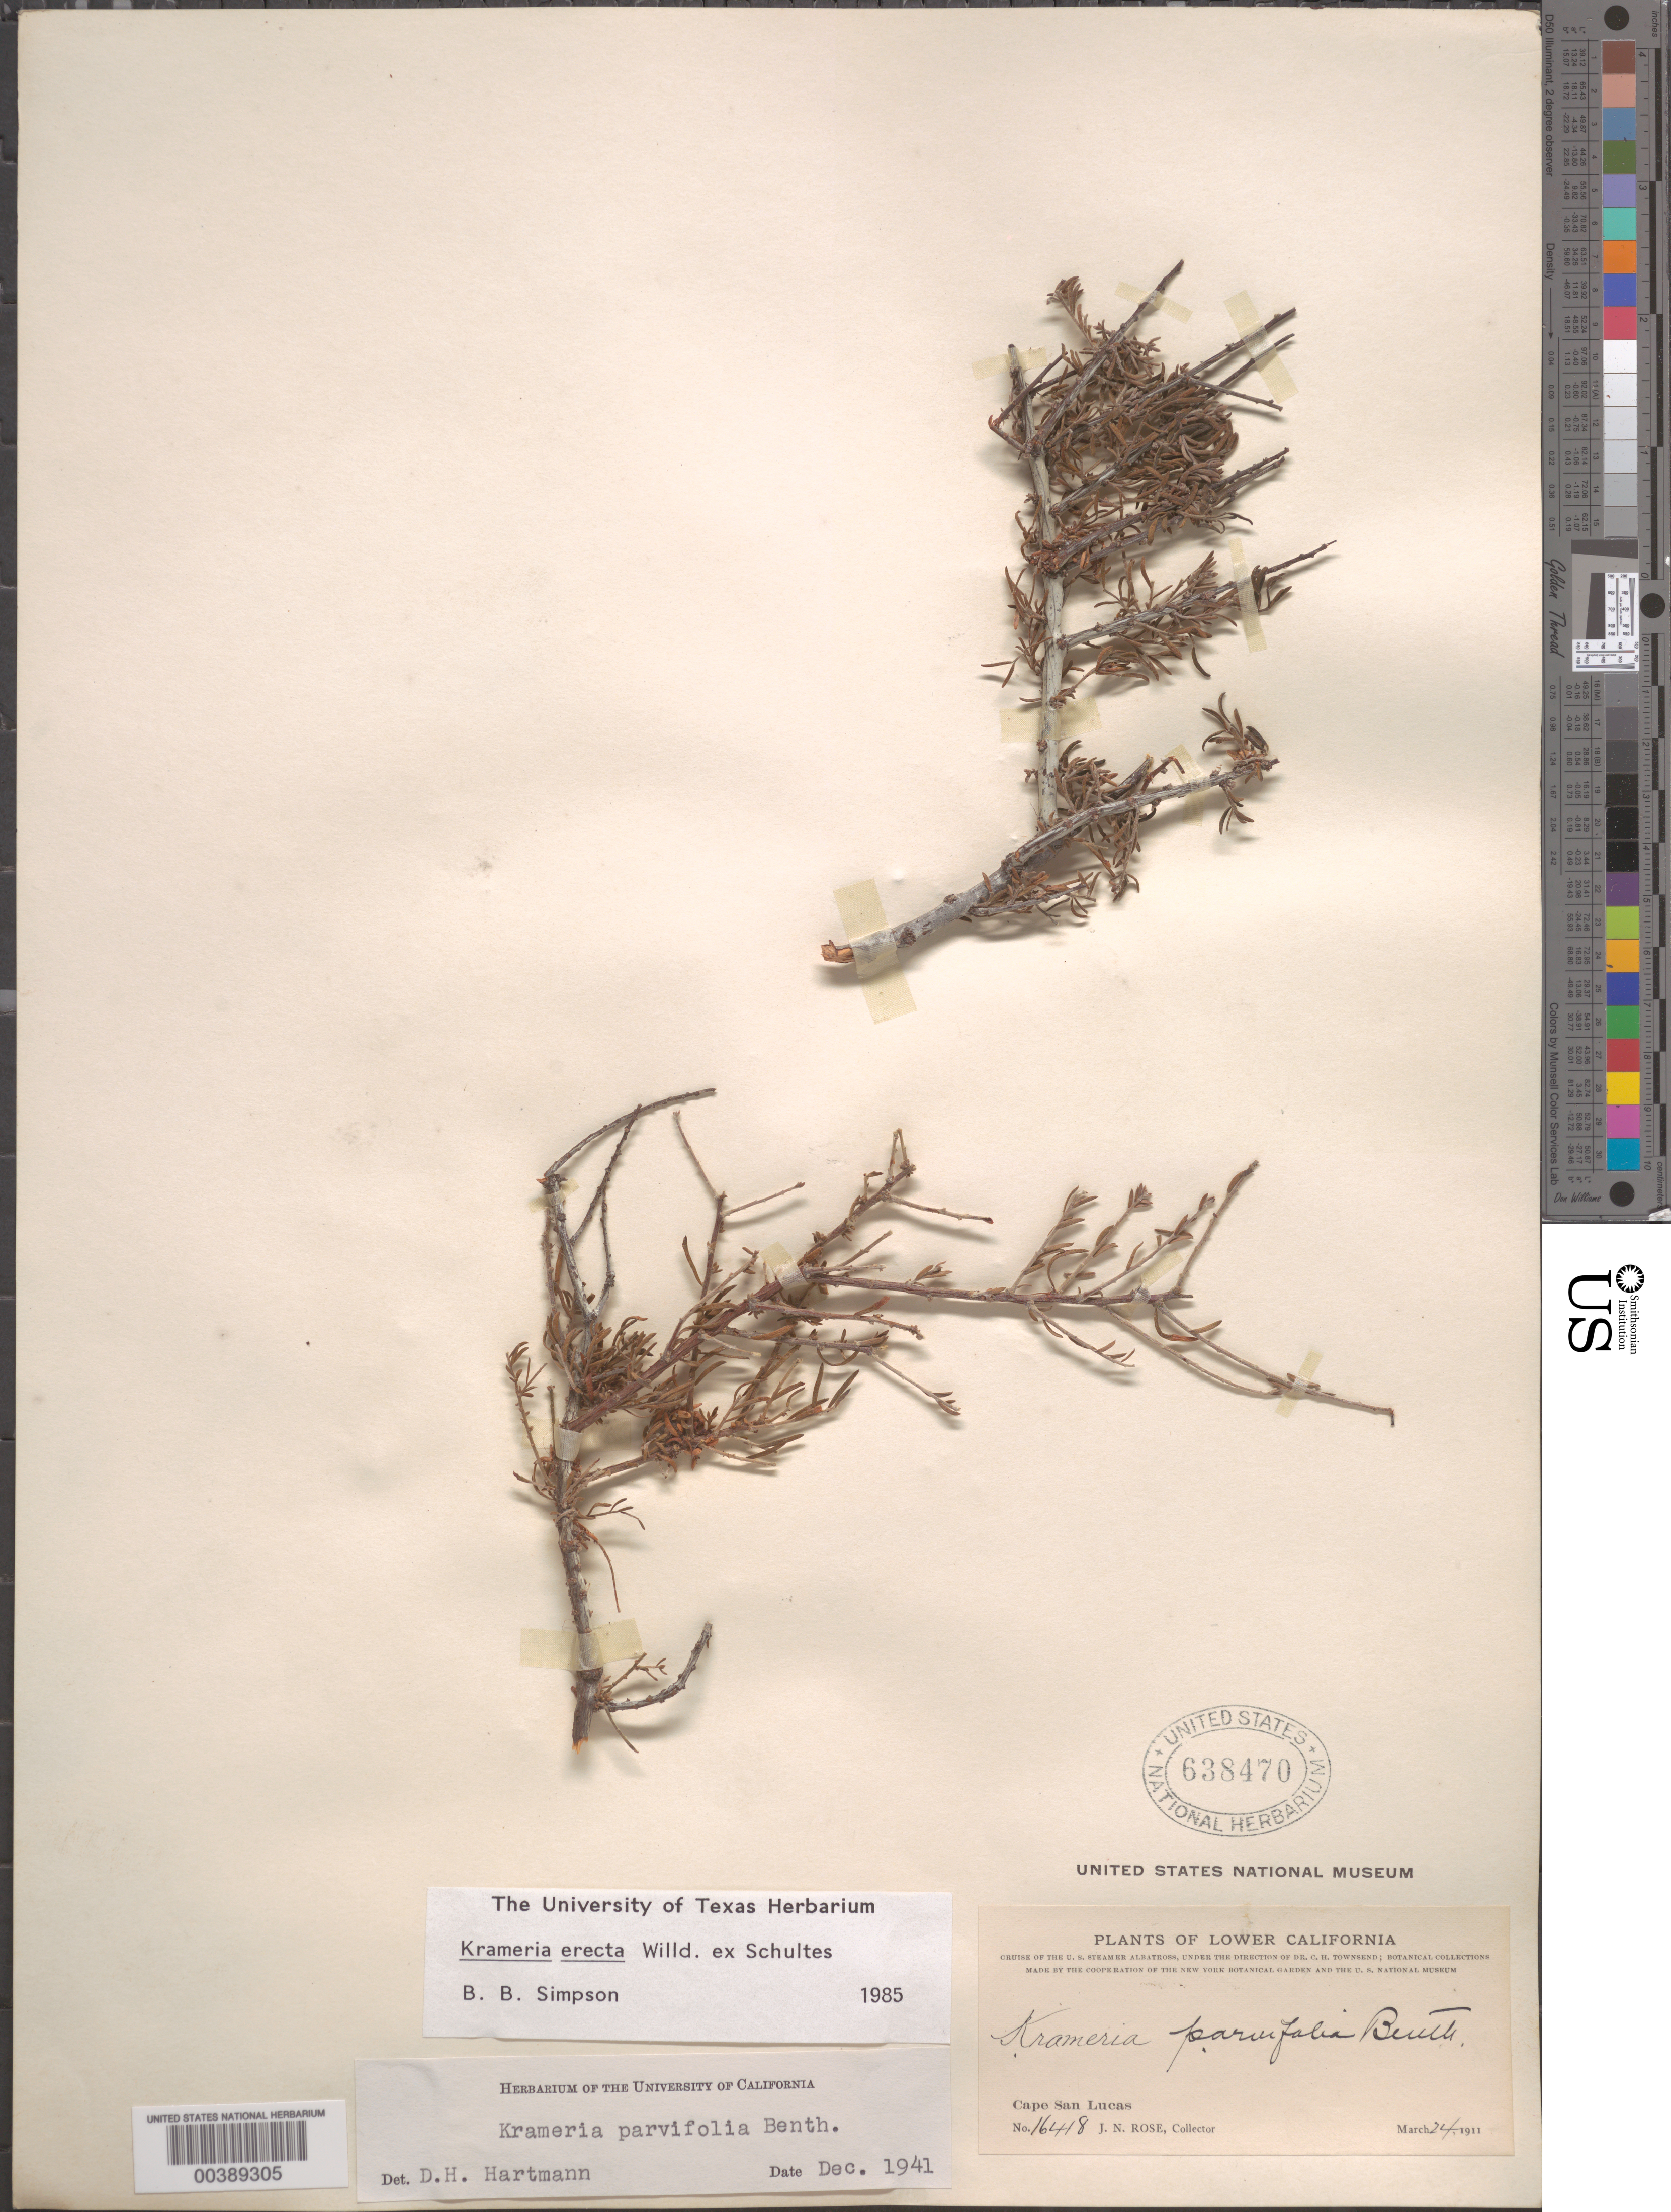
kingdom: Plantae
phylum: Tracheophyta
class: Magnoliopsida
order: Zygophyllales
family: Krameriaceae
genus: Krameria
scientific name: Krameria erecta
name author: Willd. ex Schult.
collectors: J. N. Rose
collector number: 16448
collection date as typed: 24 Mar 1911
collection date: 1911-03-24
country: Mexico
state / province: Baja California Sur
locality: Cape San Lucas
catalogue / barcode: US 638470